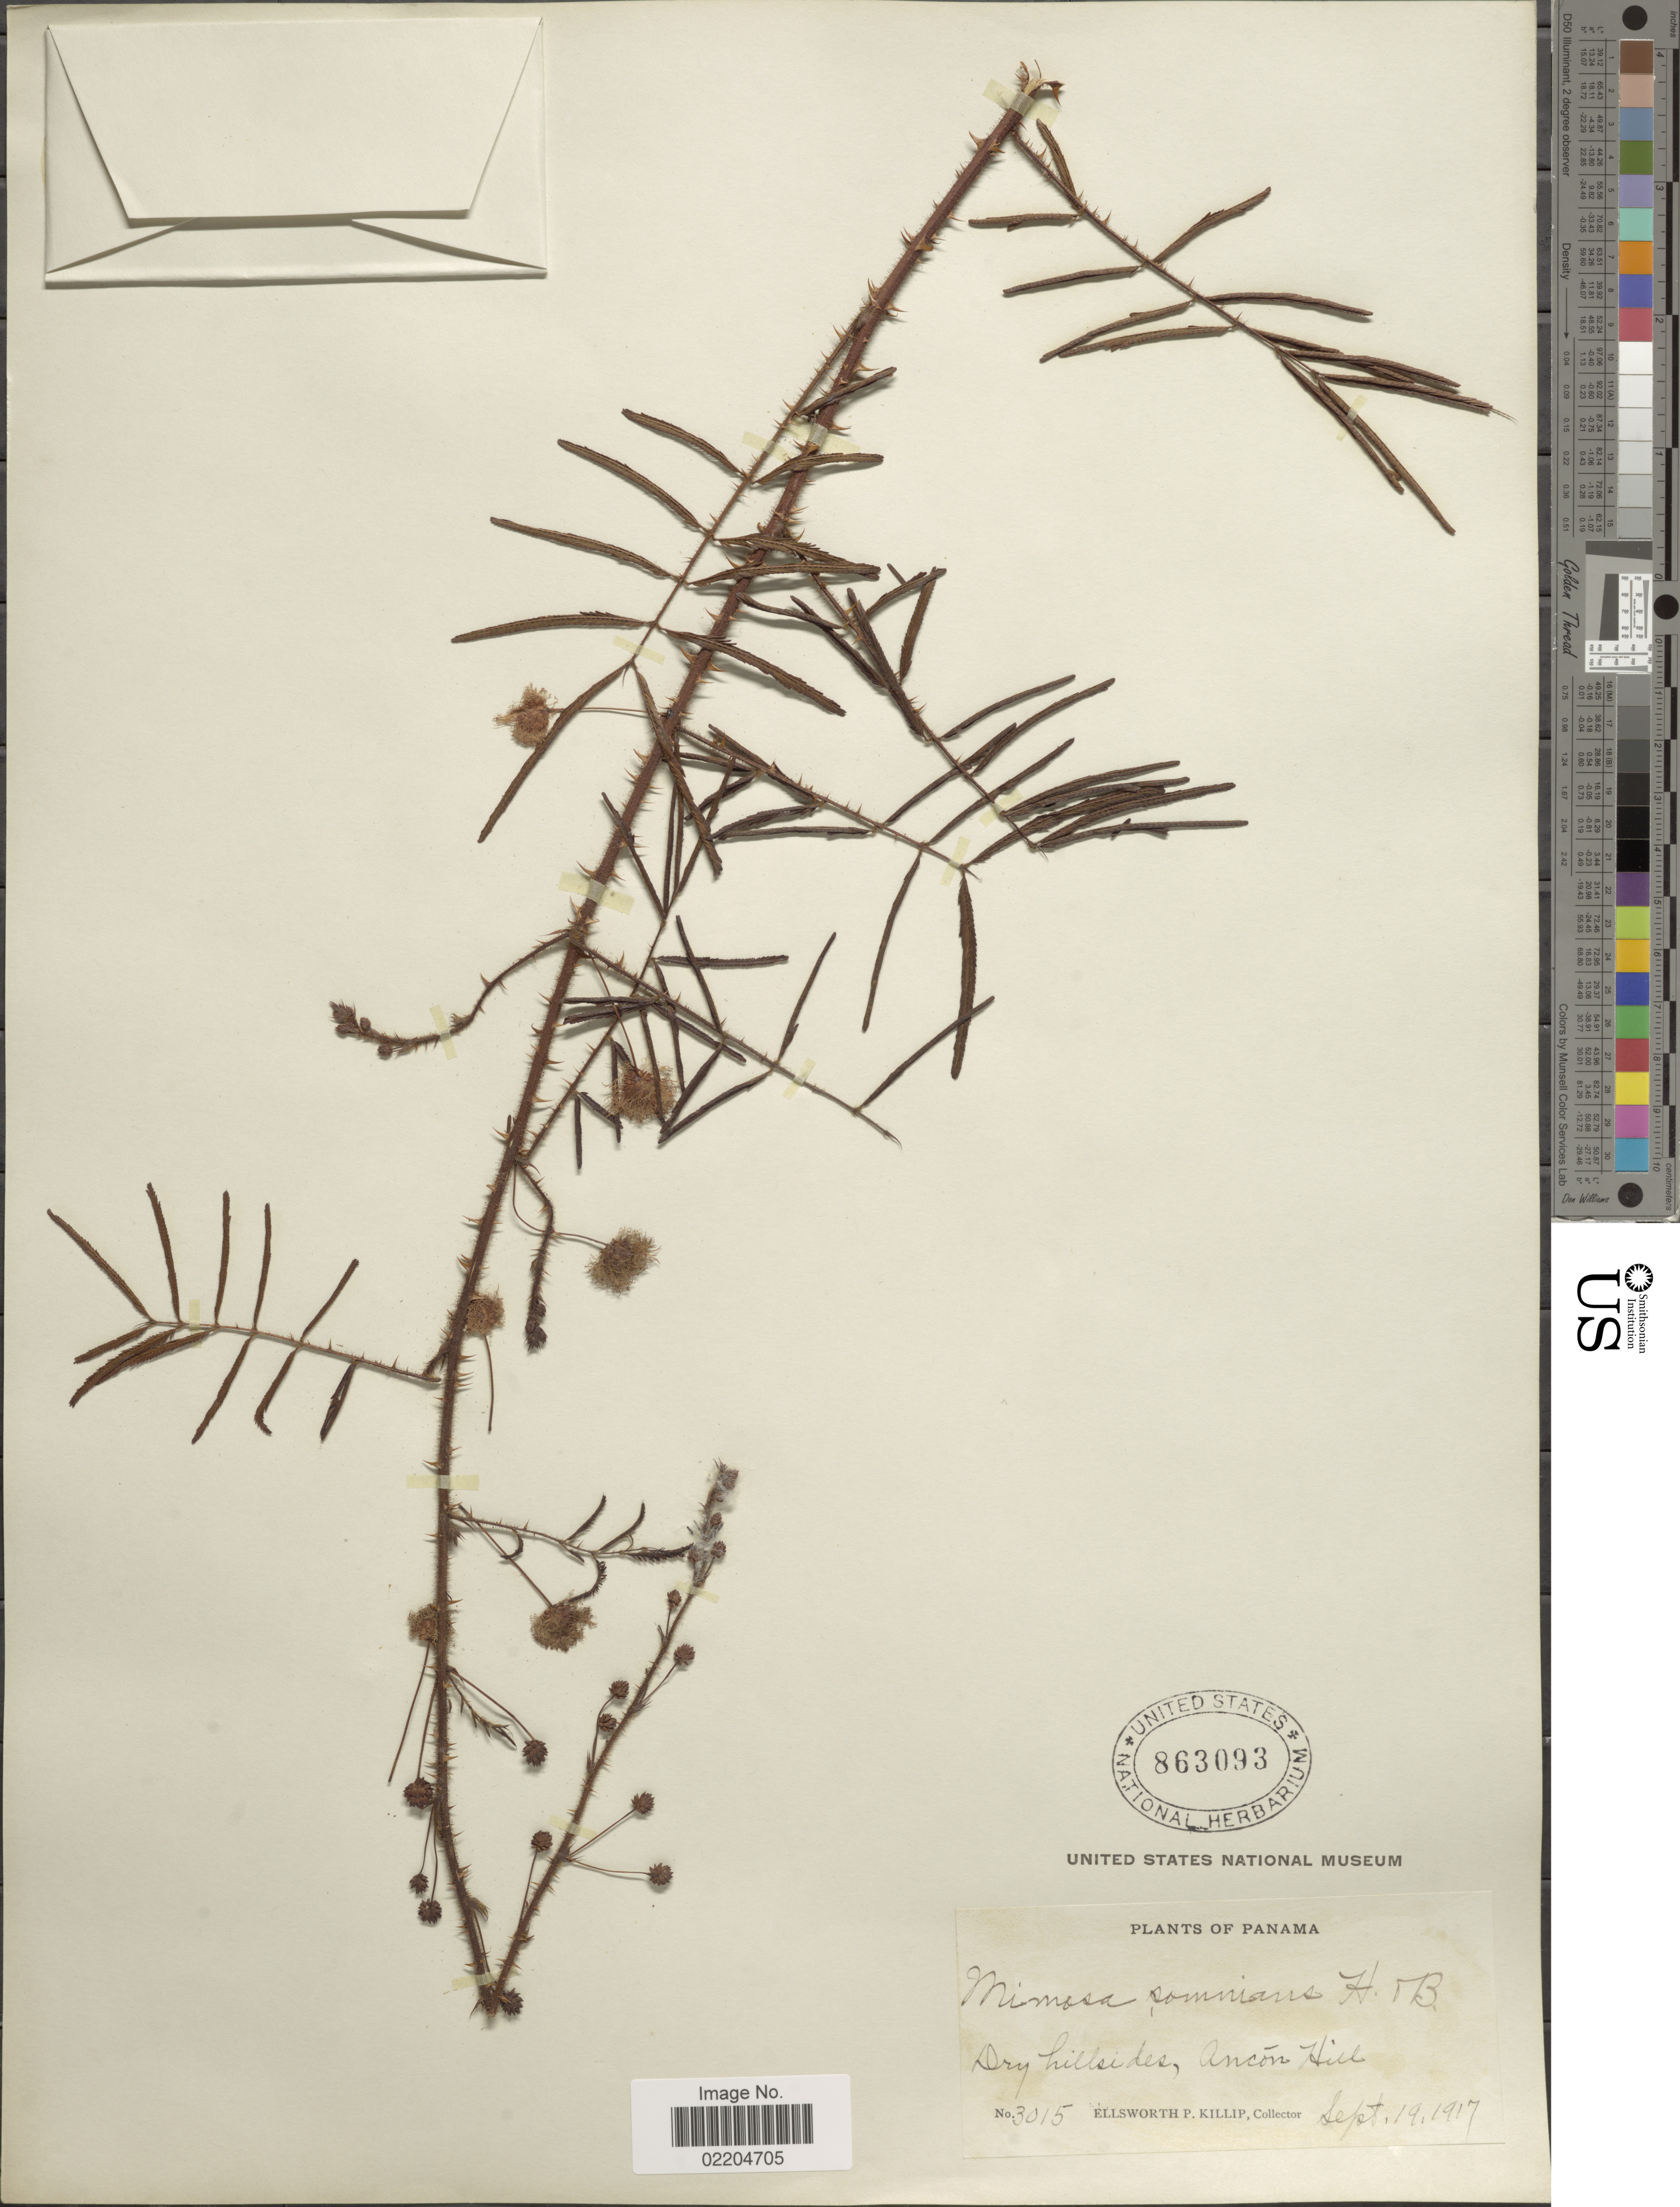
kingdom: Plantae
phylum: Tracheophyta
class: Magnoliopsida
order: Fabales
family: Fabaceae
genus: Mimosa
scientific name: Mimosa somnians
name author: Humb. & Bonpl. ex Willd.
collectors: E. P. Killip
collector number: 3015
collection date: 1917-09-19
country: Panama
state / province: Panamá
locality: Panama. Dry hillside, Ancon Hill.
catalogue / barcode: US 863093